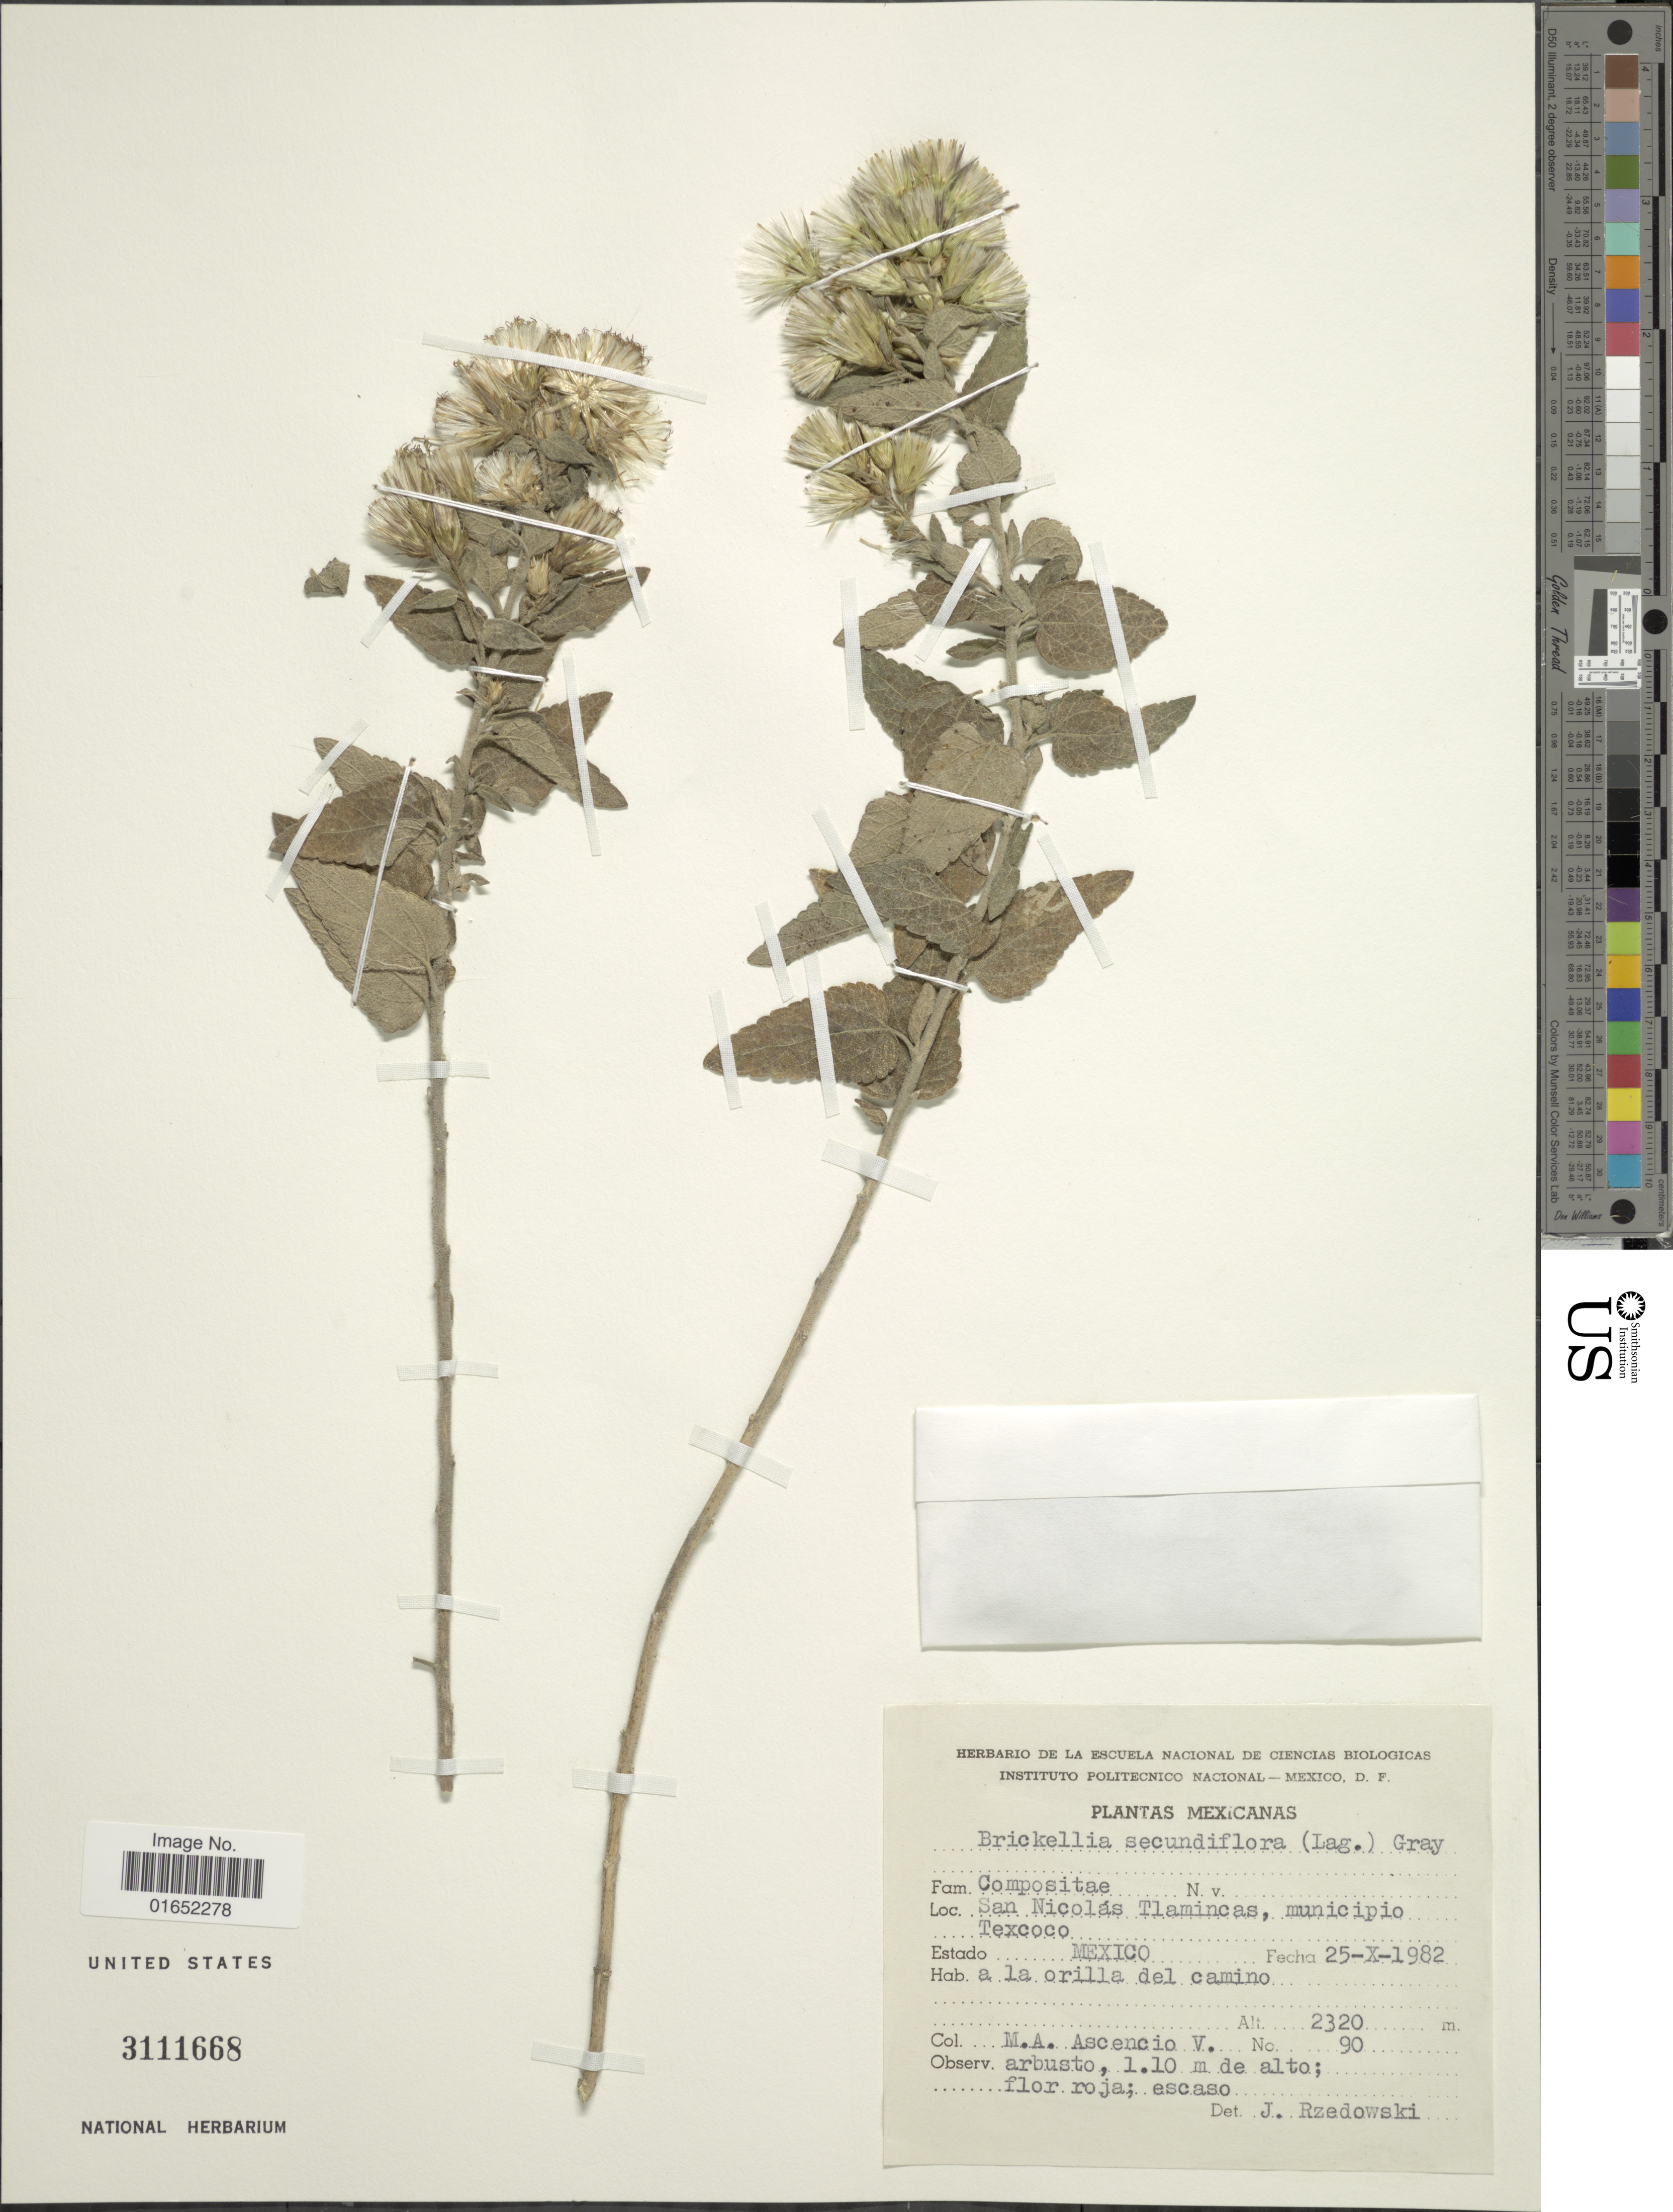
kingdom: Plantae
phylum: Tracheophyta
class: Magnoliopsida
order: Asterales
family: Asteraceae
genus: Brickellia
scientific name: Brickellia secundiflora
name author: (Lag.) A. Gray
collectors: V. Asencio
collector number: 90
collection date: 1982-10-25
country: Mexico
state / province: México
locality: San Nicolas Tlamincas, municipio Texcoco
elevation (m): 2320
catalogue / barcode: US 3111668